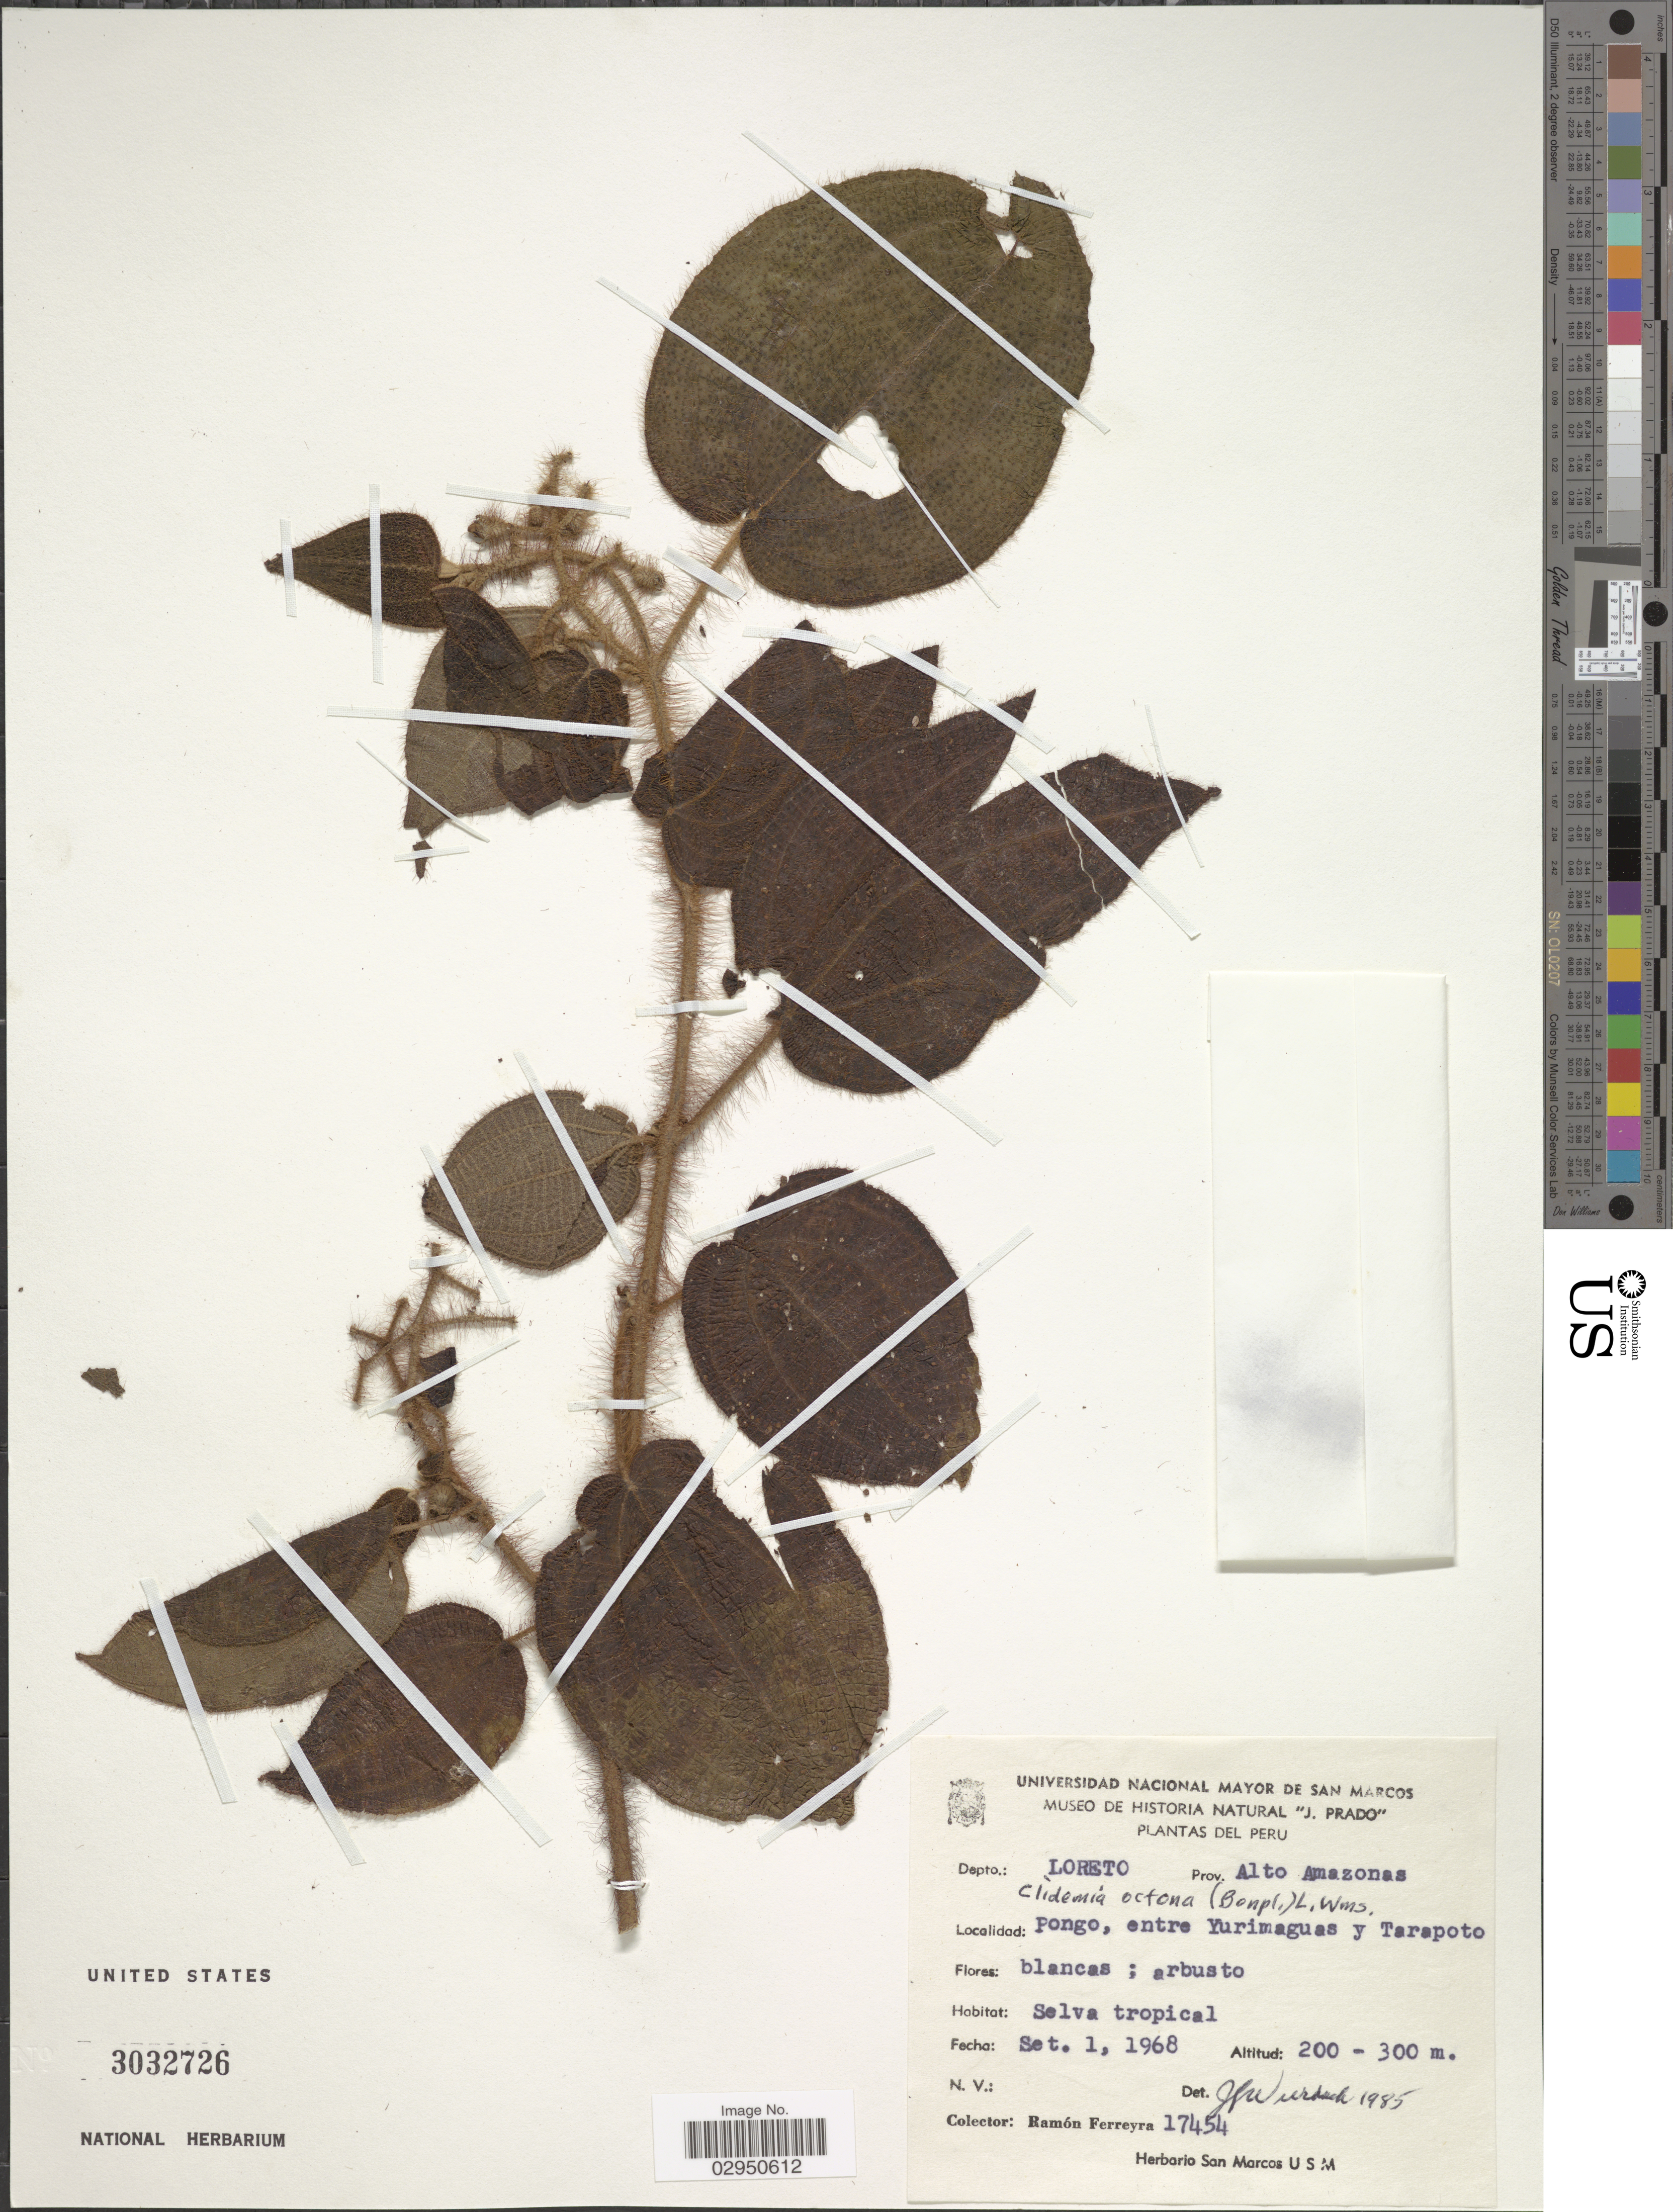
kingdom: Plantae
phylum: Tracheophyta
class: Magnoliopsida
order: Myrtales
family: Melastomataceae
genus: Clidemia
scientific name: Clidemia octona subsp. octona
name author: (Bonpl.) L.O. Williams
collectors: R. A. Ferreyra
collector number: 17454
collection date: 1968-09-01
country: Peru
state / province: Loreto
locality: Depto.: Loreto. Prov. Alto Amazonas. Pongo, entre Yurimaguas y Tarapoto.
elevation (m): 200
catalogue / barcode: US 3032726